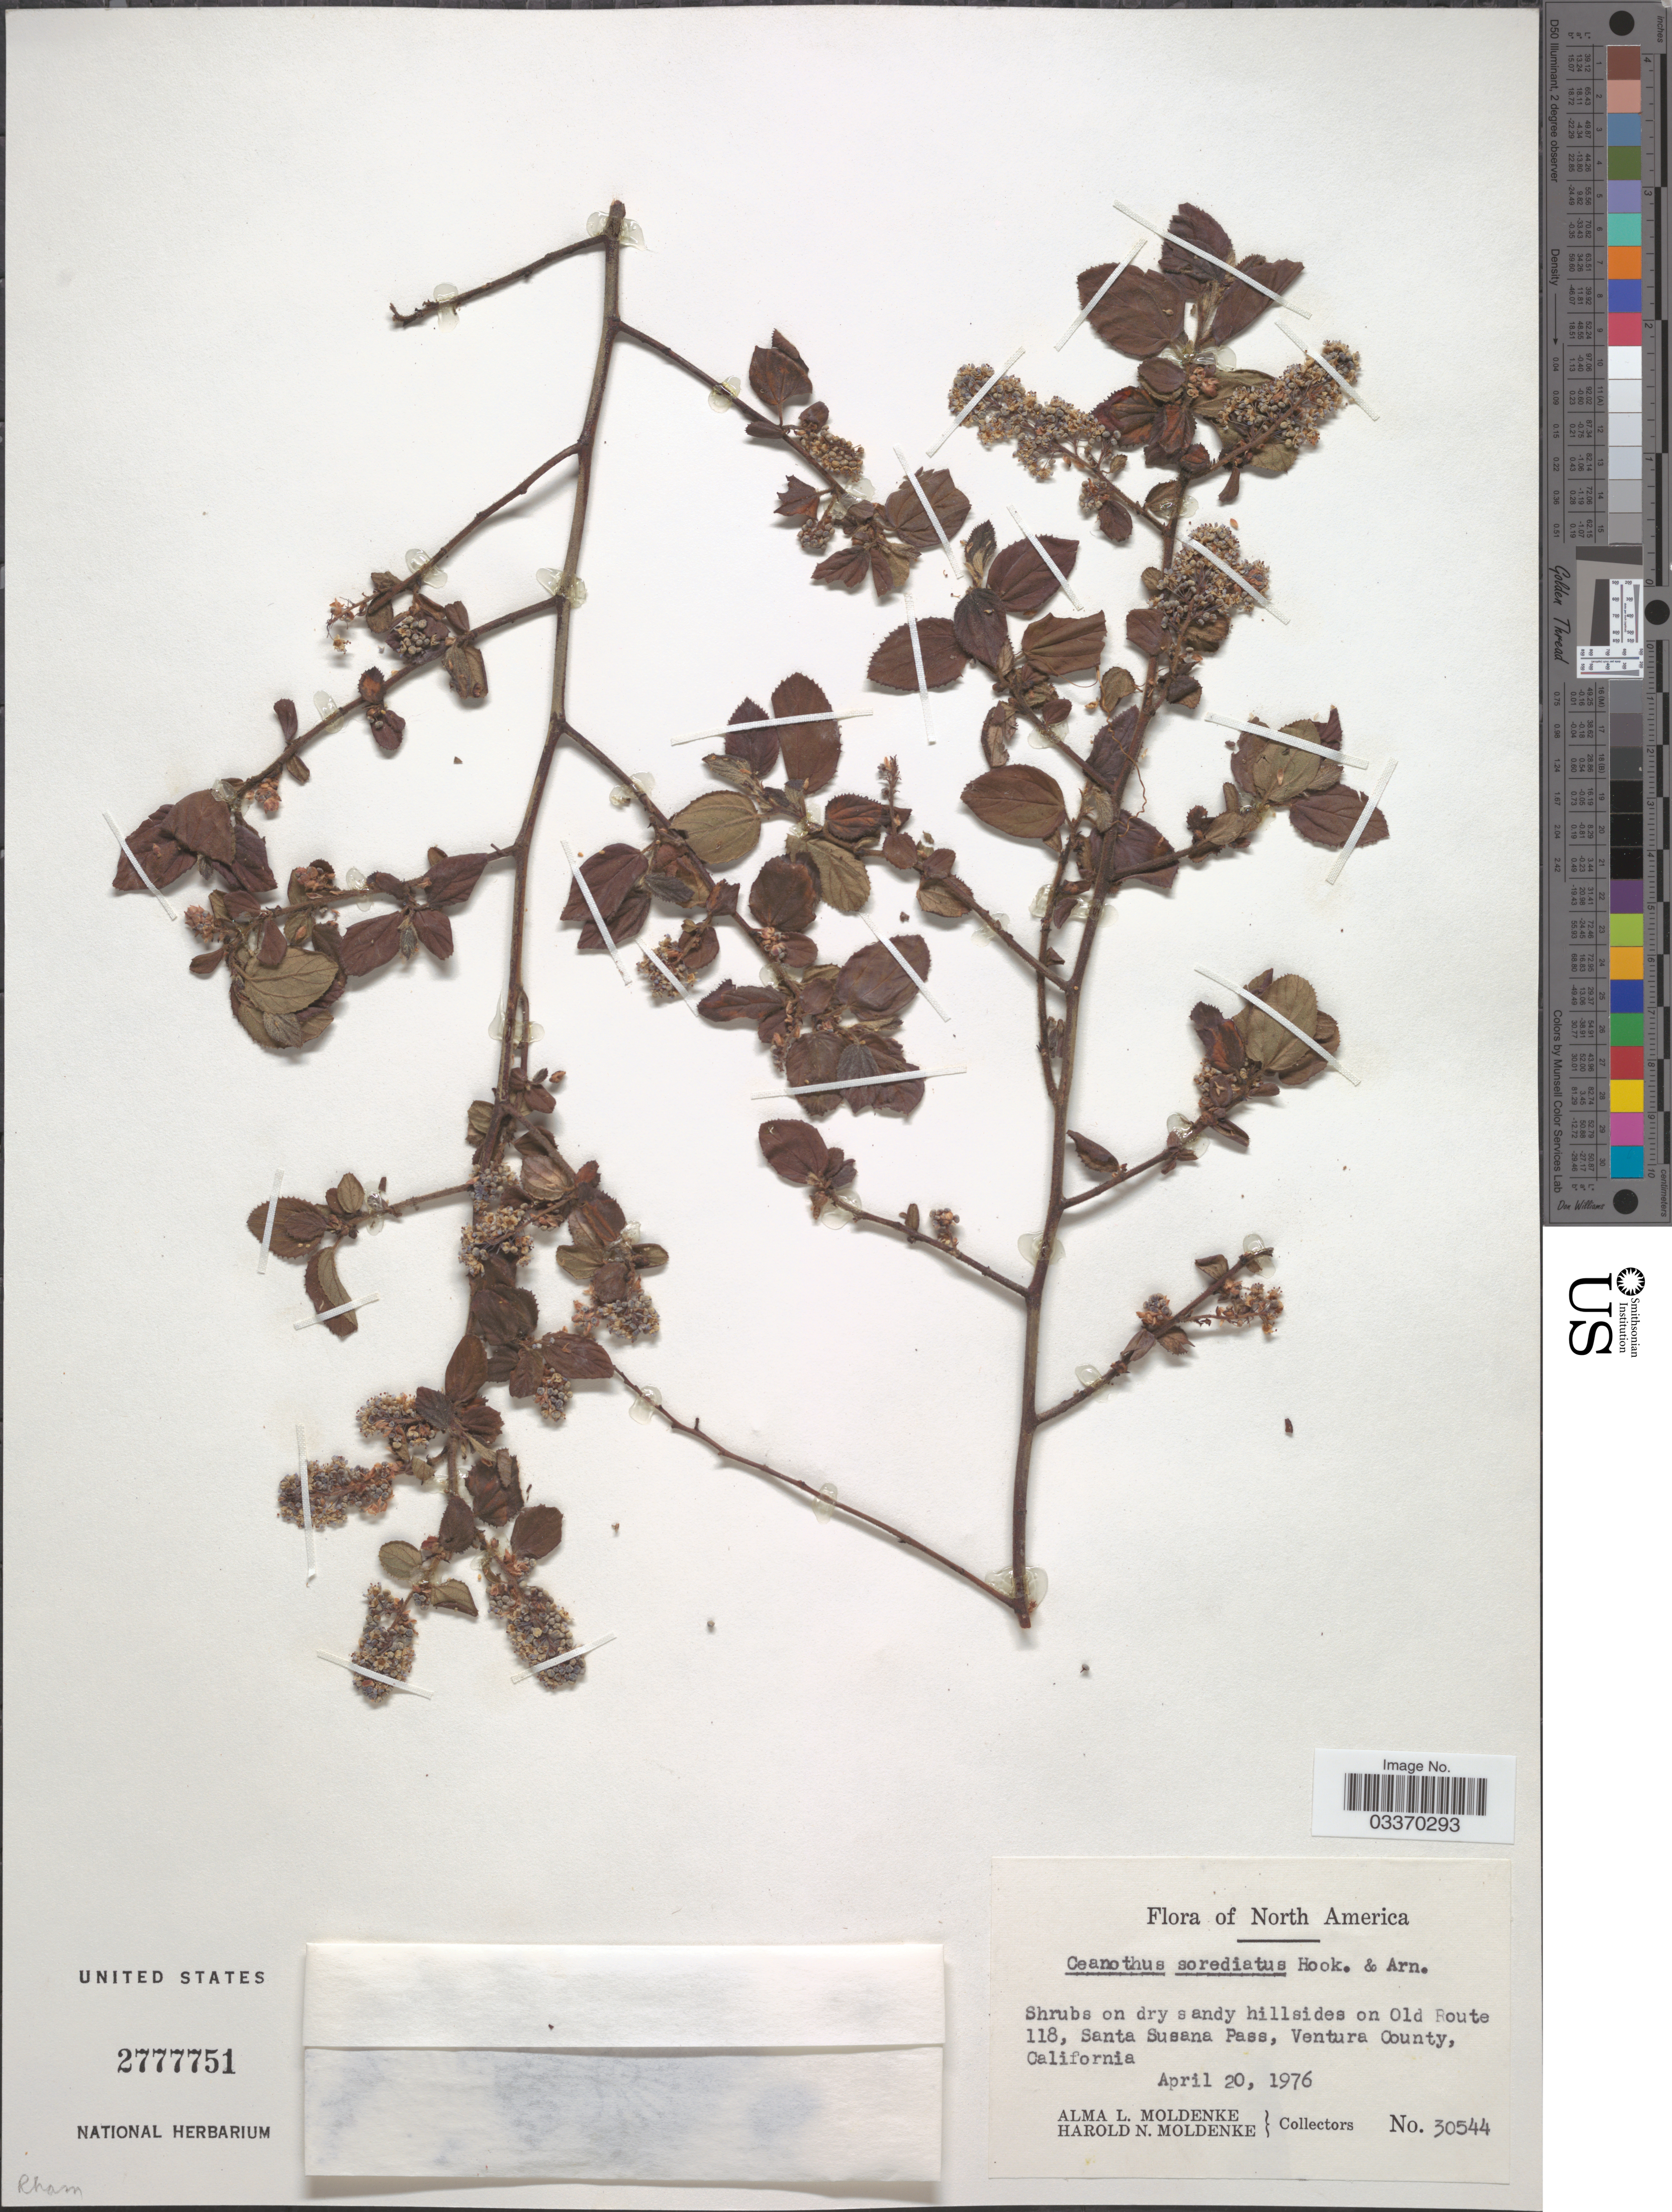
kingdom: Plantae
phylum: Tracheophyta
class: Magnoliopsida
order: Rosales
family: Rhamnaceae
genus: Ceanothus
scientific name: Ceanothus sorediatus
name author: Hook. & Arn.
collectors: A. L. Moldenke & H. N. Moldenke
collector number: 30544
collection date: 1976-04-20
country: United States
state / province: California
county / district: Ventura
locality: Shrubs on dry sandy hillsides on Old Route 118, Santa Susana Pass, Ventura County.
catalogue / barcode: US 2777751